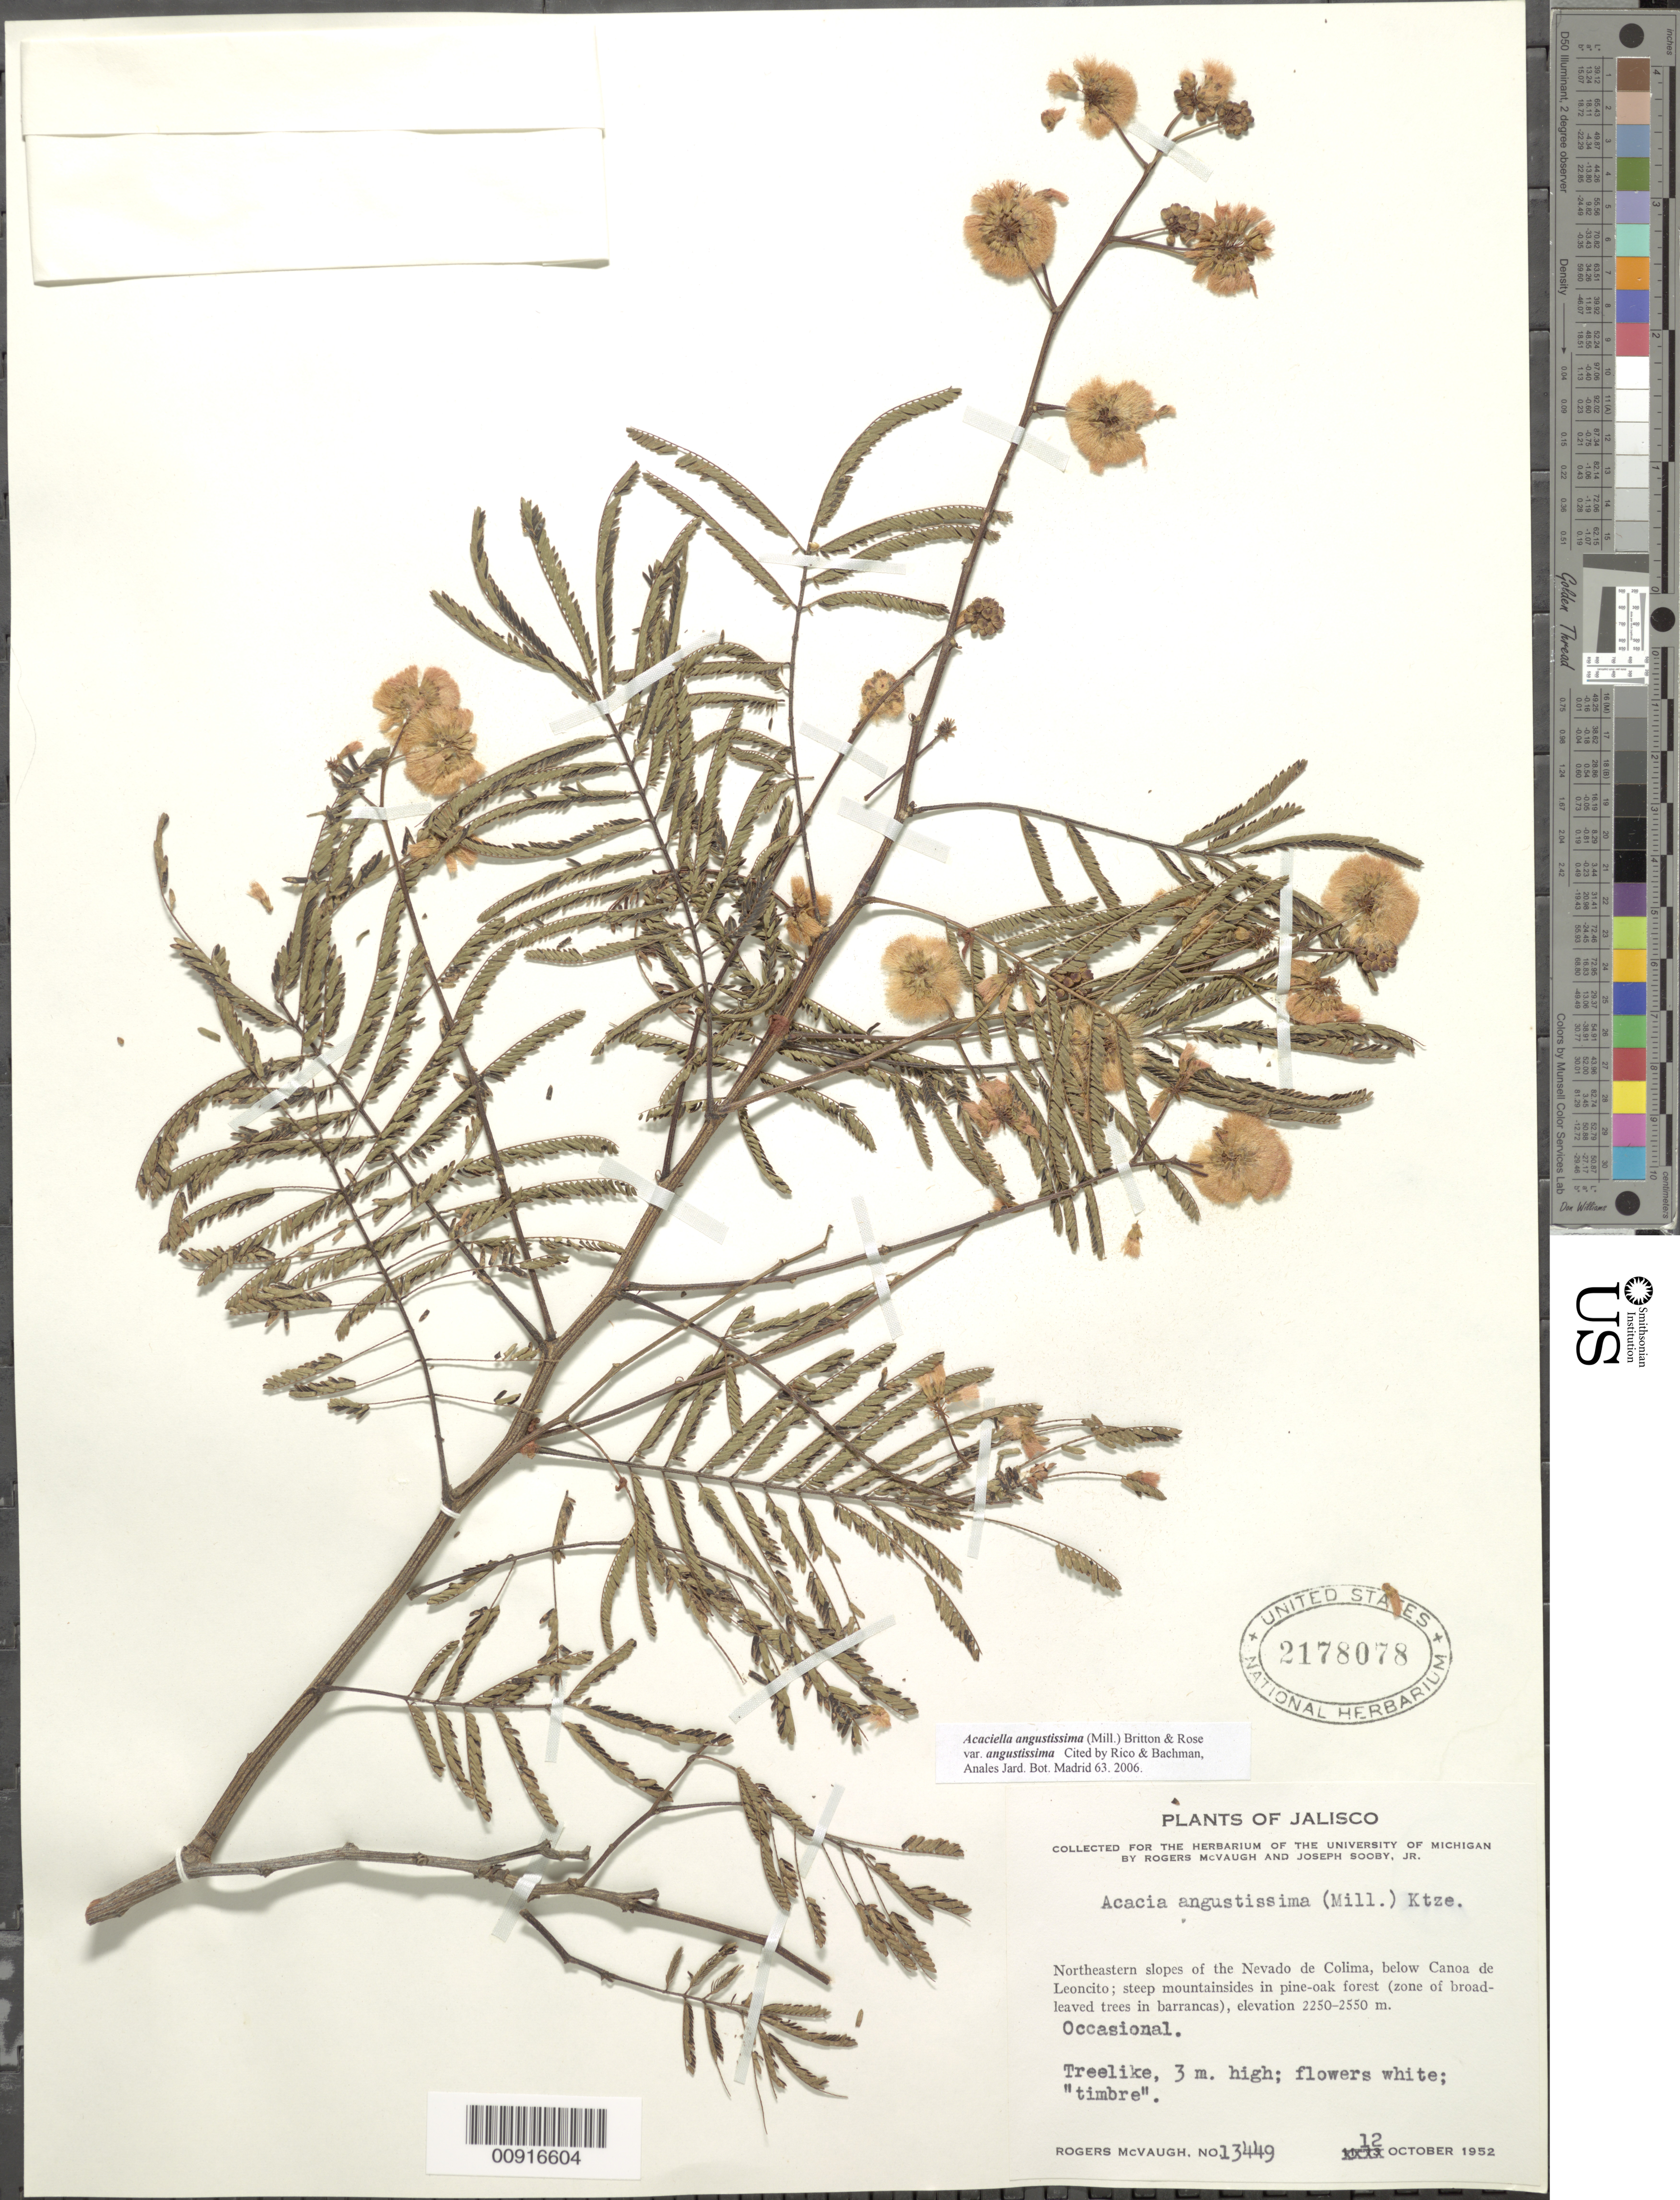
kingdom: Plantae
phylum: Tracheophyta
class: Magnoliopsida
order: Fabales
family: Fabaceae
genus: Acaciella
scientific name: Acaciella angustissima var. angustissima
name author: (Mill.) Britton & Rose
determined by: Rico, L.; Bachman, --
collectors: R. McVaugh & J. Sooby Jr.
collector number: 13449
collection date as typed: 12 Oct 1952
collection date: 1952-10-12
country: Mexico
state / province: Jalisco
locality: Northeastern slopes of the Nevado de Colima, below Canoa de Leoncito.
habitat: Steep mountainsides in pine-oak forests (zone of broadleaved trees in barrancas).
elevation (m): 2550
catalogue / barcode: US 2178078